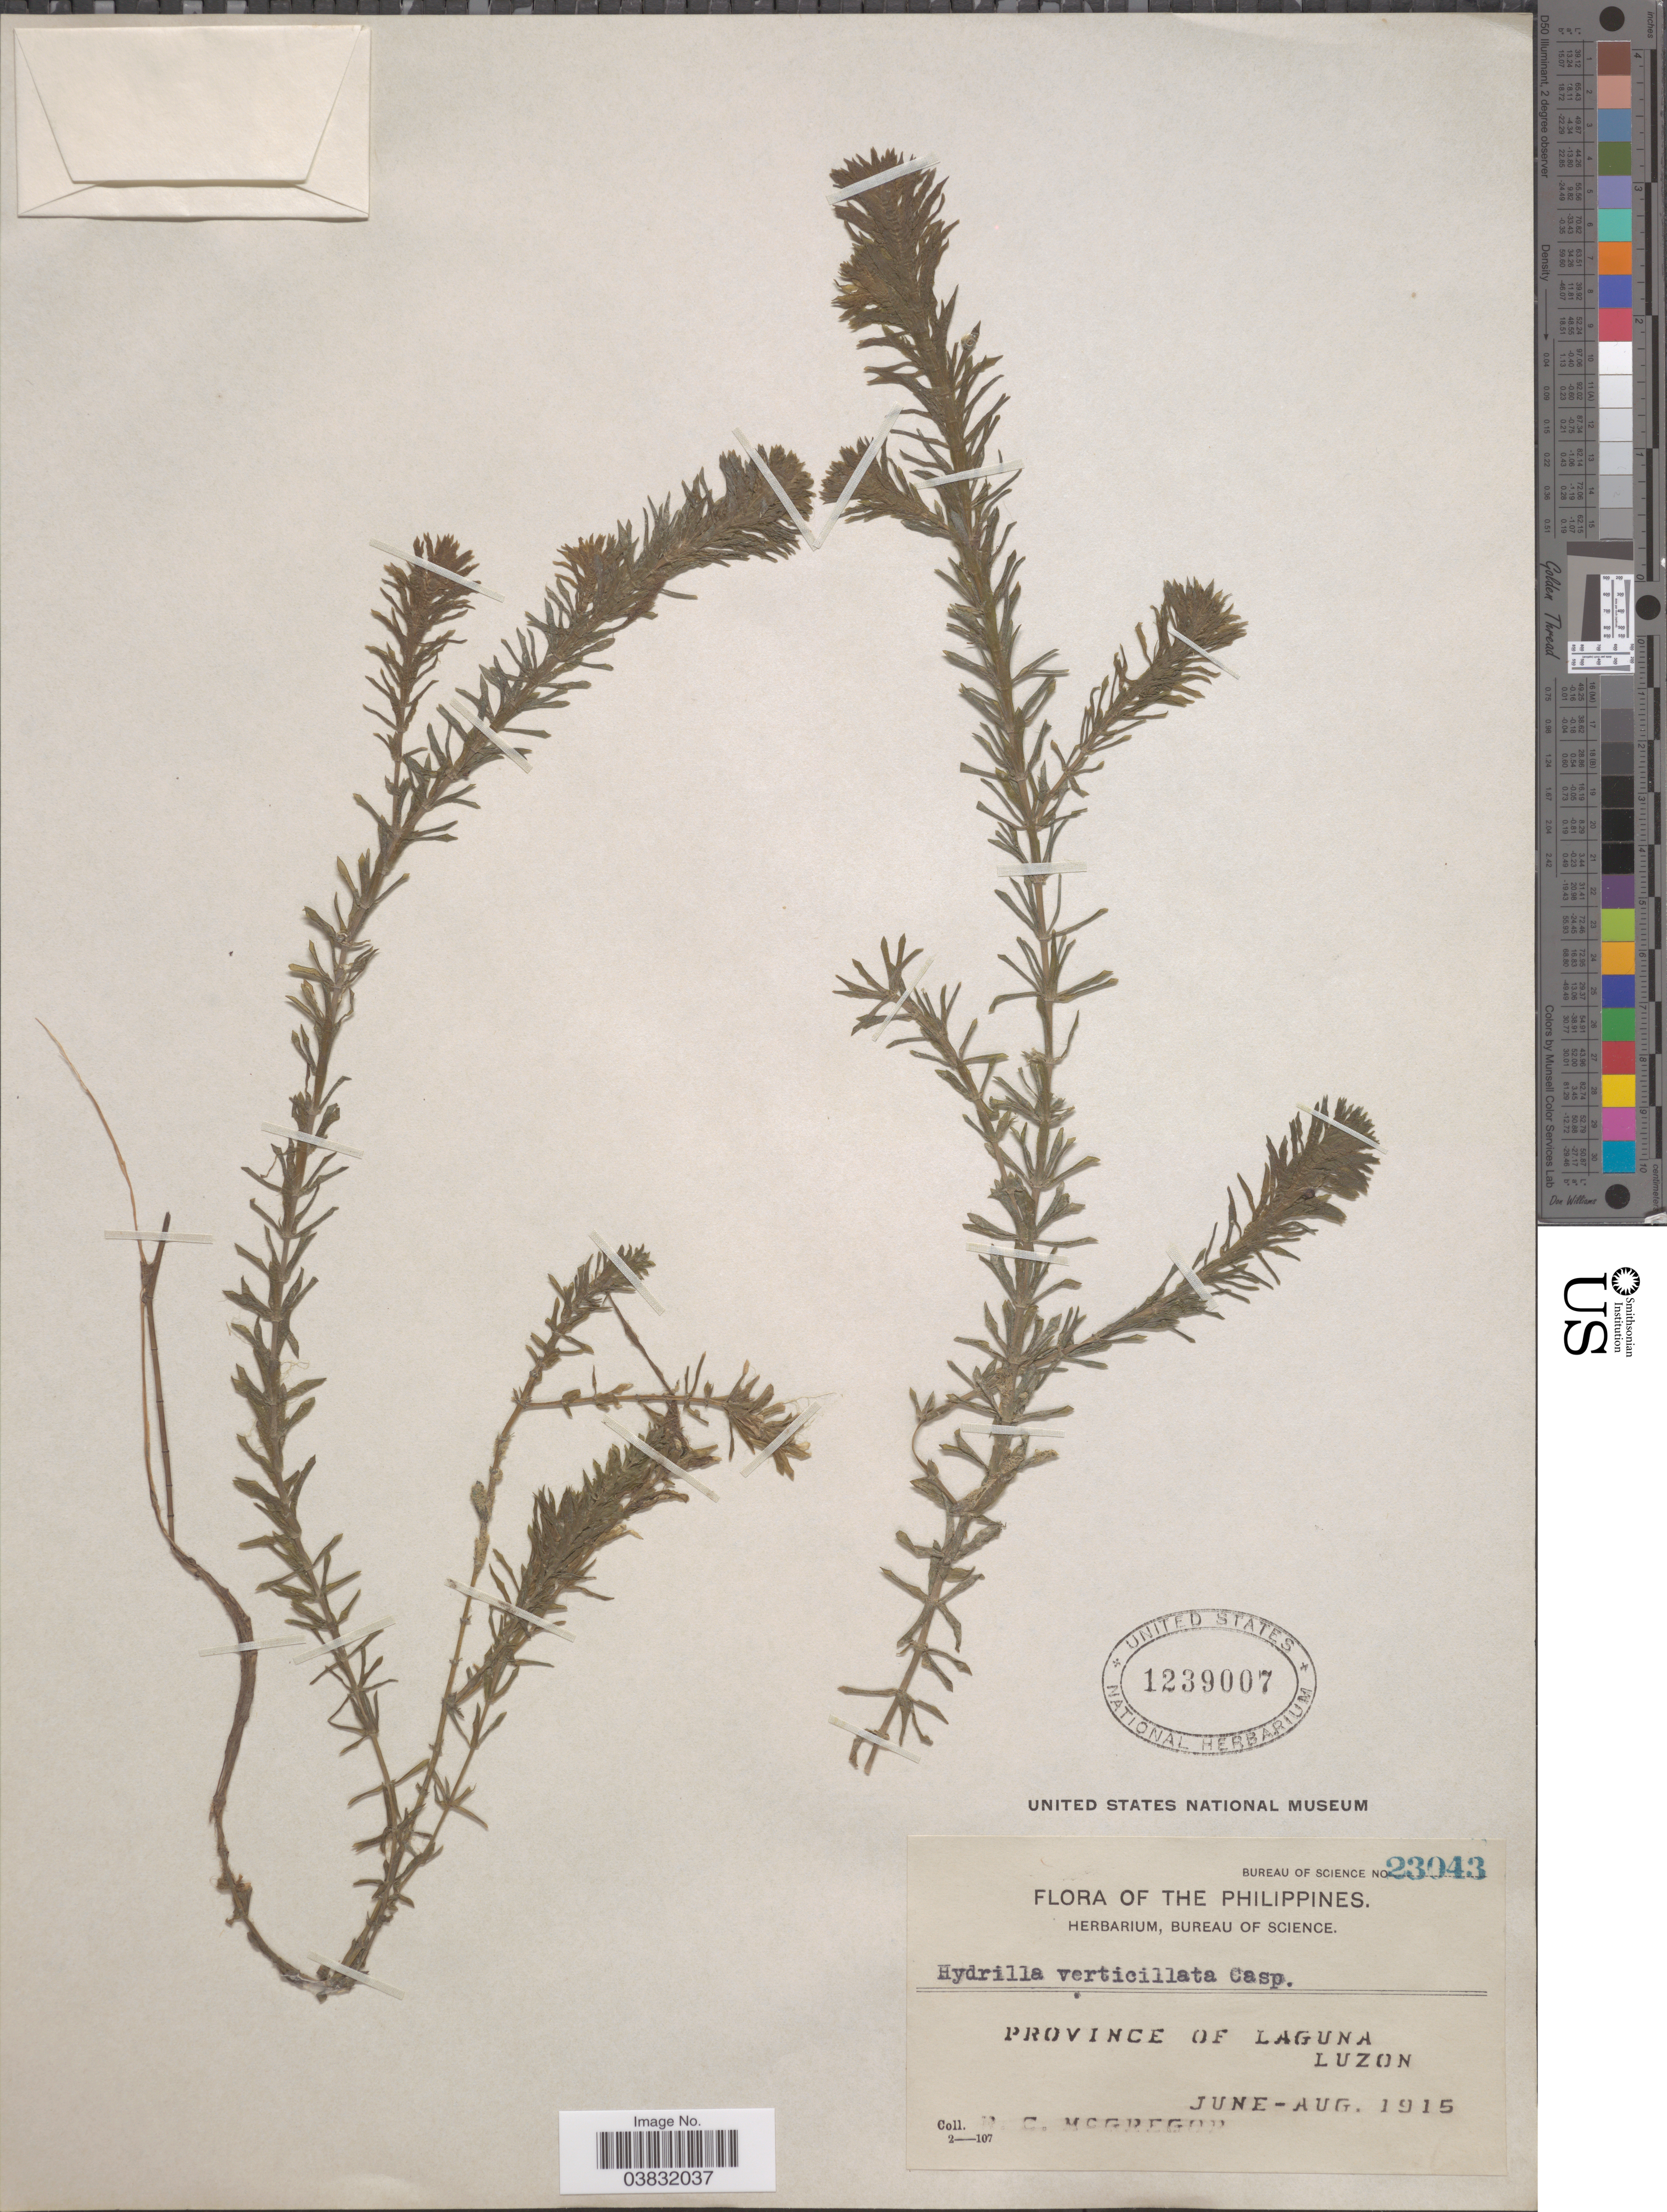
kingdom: Plantae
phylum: Tracheophyta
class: Liliopsida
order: Alismatales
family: Hydrocharitaceae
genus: Hydrilla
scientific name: Hydrilla verticillata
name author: (L. f.) Royle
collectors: R. C. McGregor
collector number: Bureau of Science 23043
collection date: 1915-06/1915-08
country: Philippines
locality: Province of Laguna. Luzon.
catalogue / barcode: US 1239007